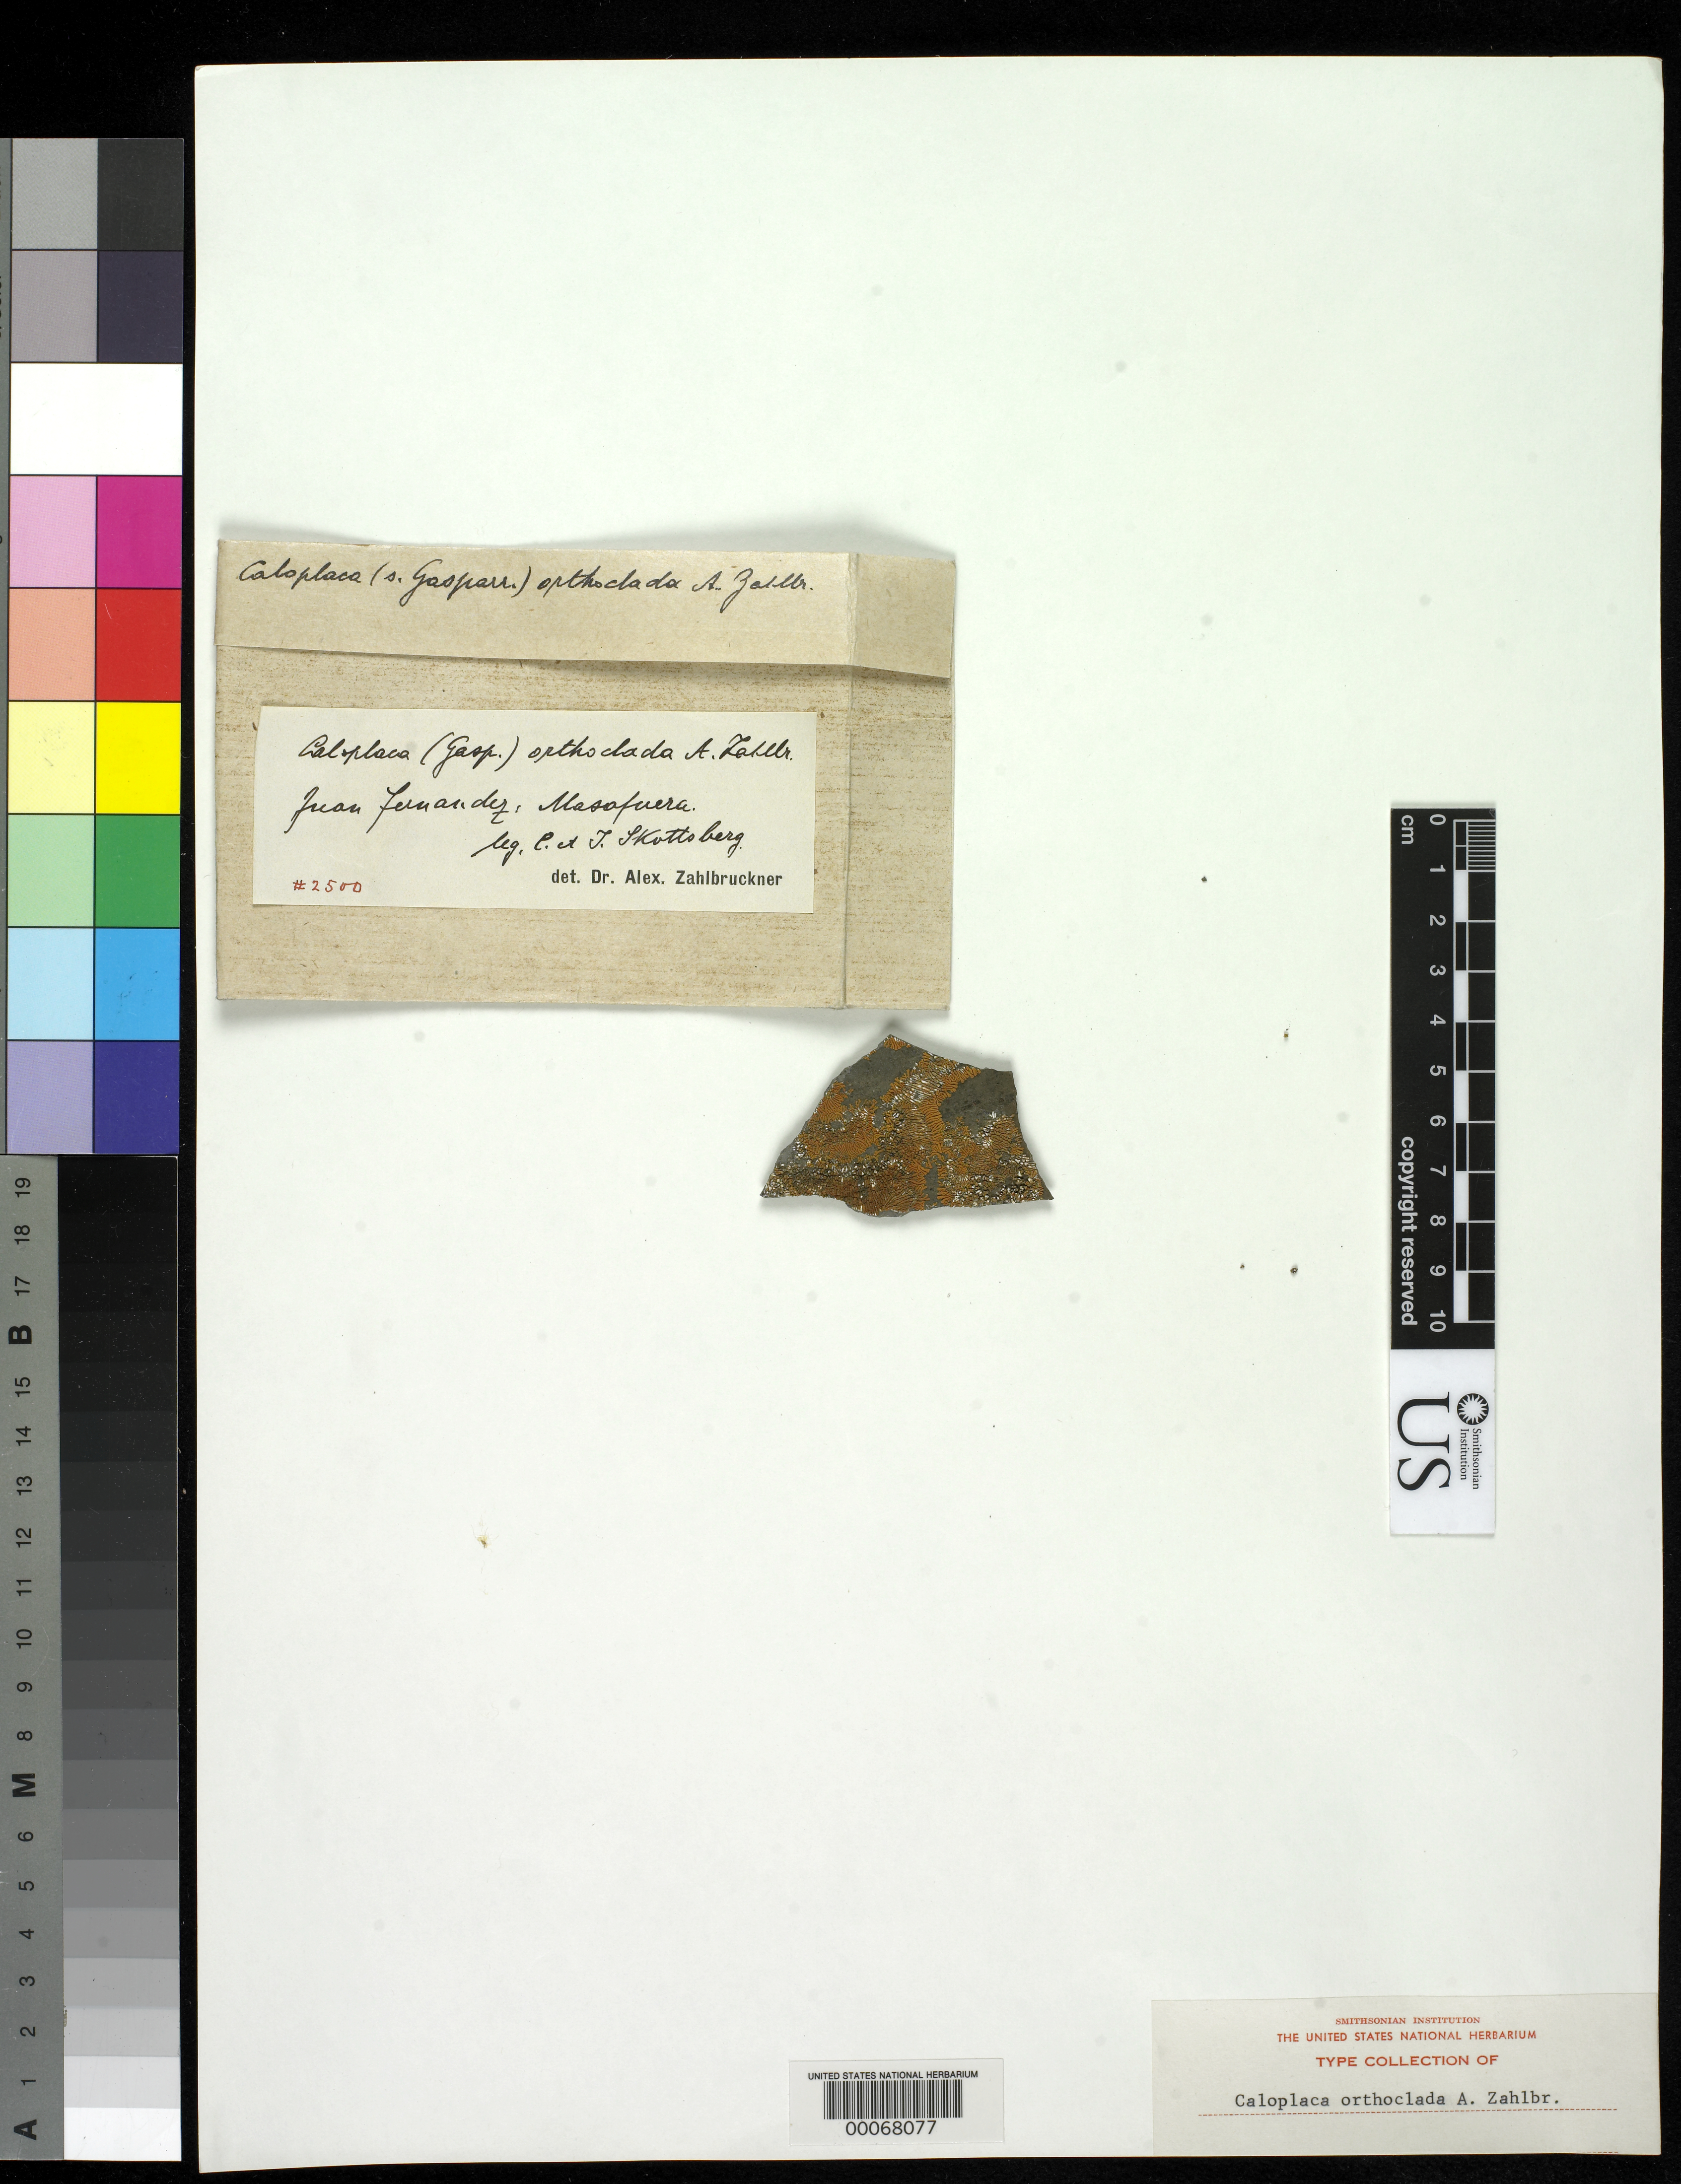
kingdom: Fungi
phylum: Ascomycota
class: Lecanoromycetes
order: Teloschistales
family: Teloschistaceae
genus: Caloplaca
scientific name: Caloplaca orthoclada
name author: Zahlbr. in Skottsb.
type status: Isotype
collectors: C. Skottsberg & I. Skottsberg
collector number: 2500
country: Chile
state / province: Valparaíso (V)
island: Isla Más Afuera